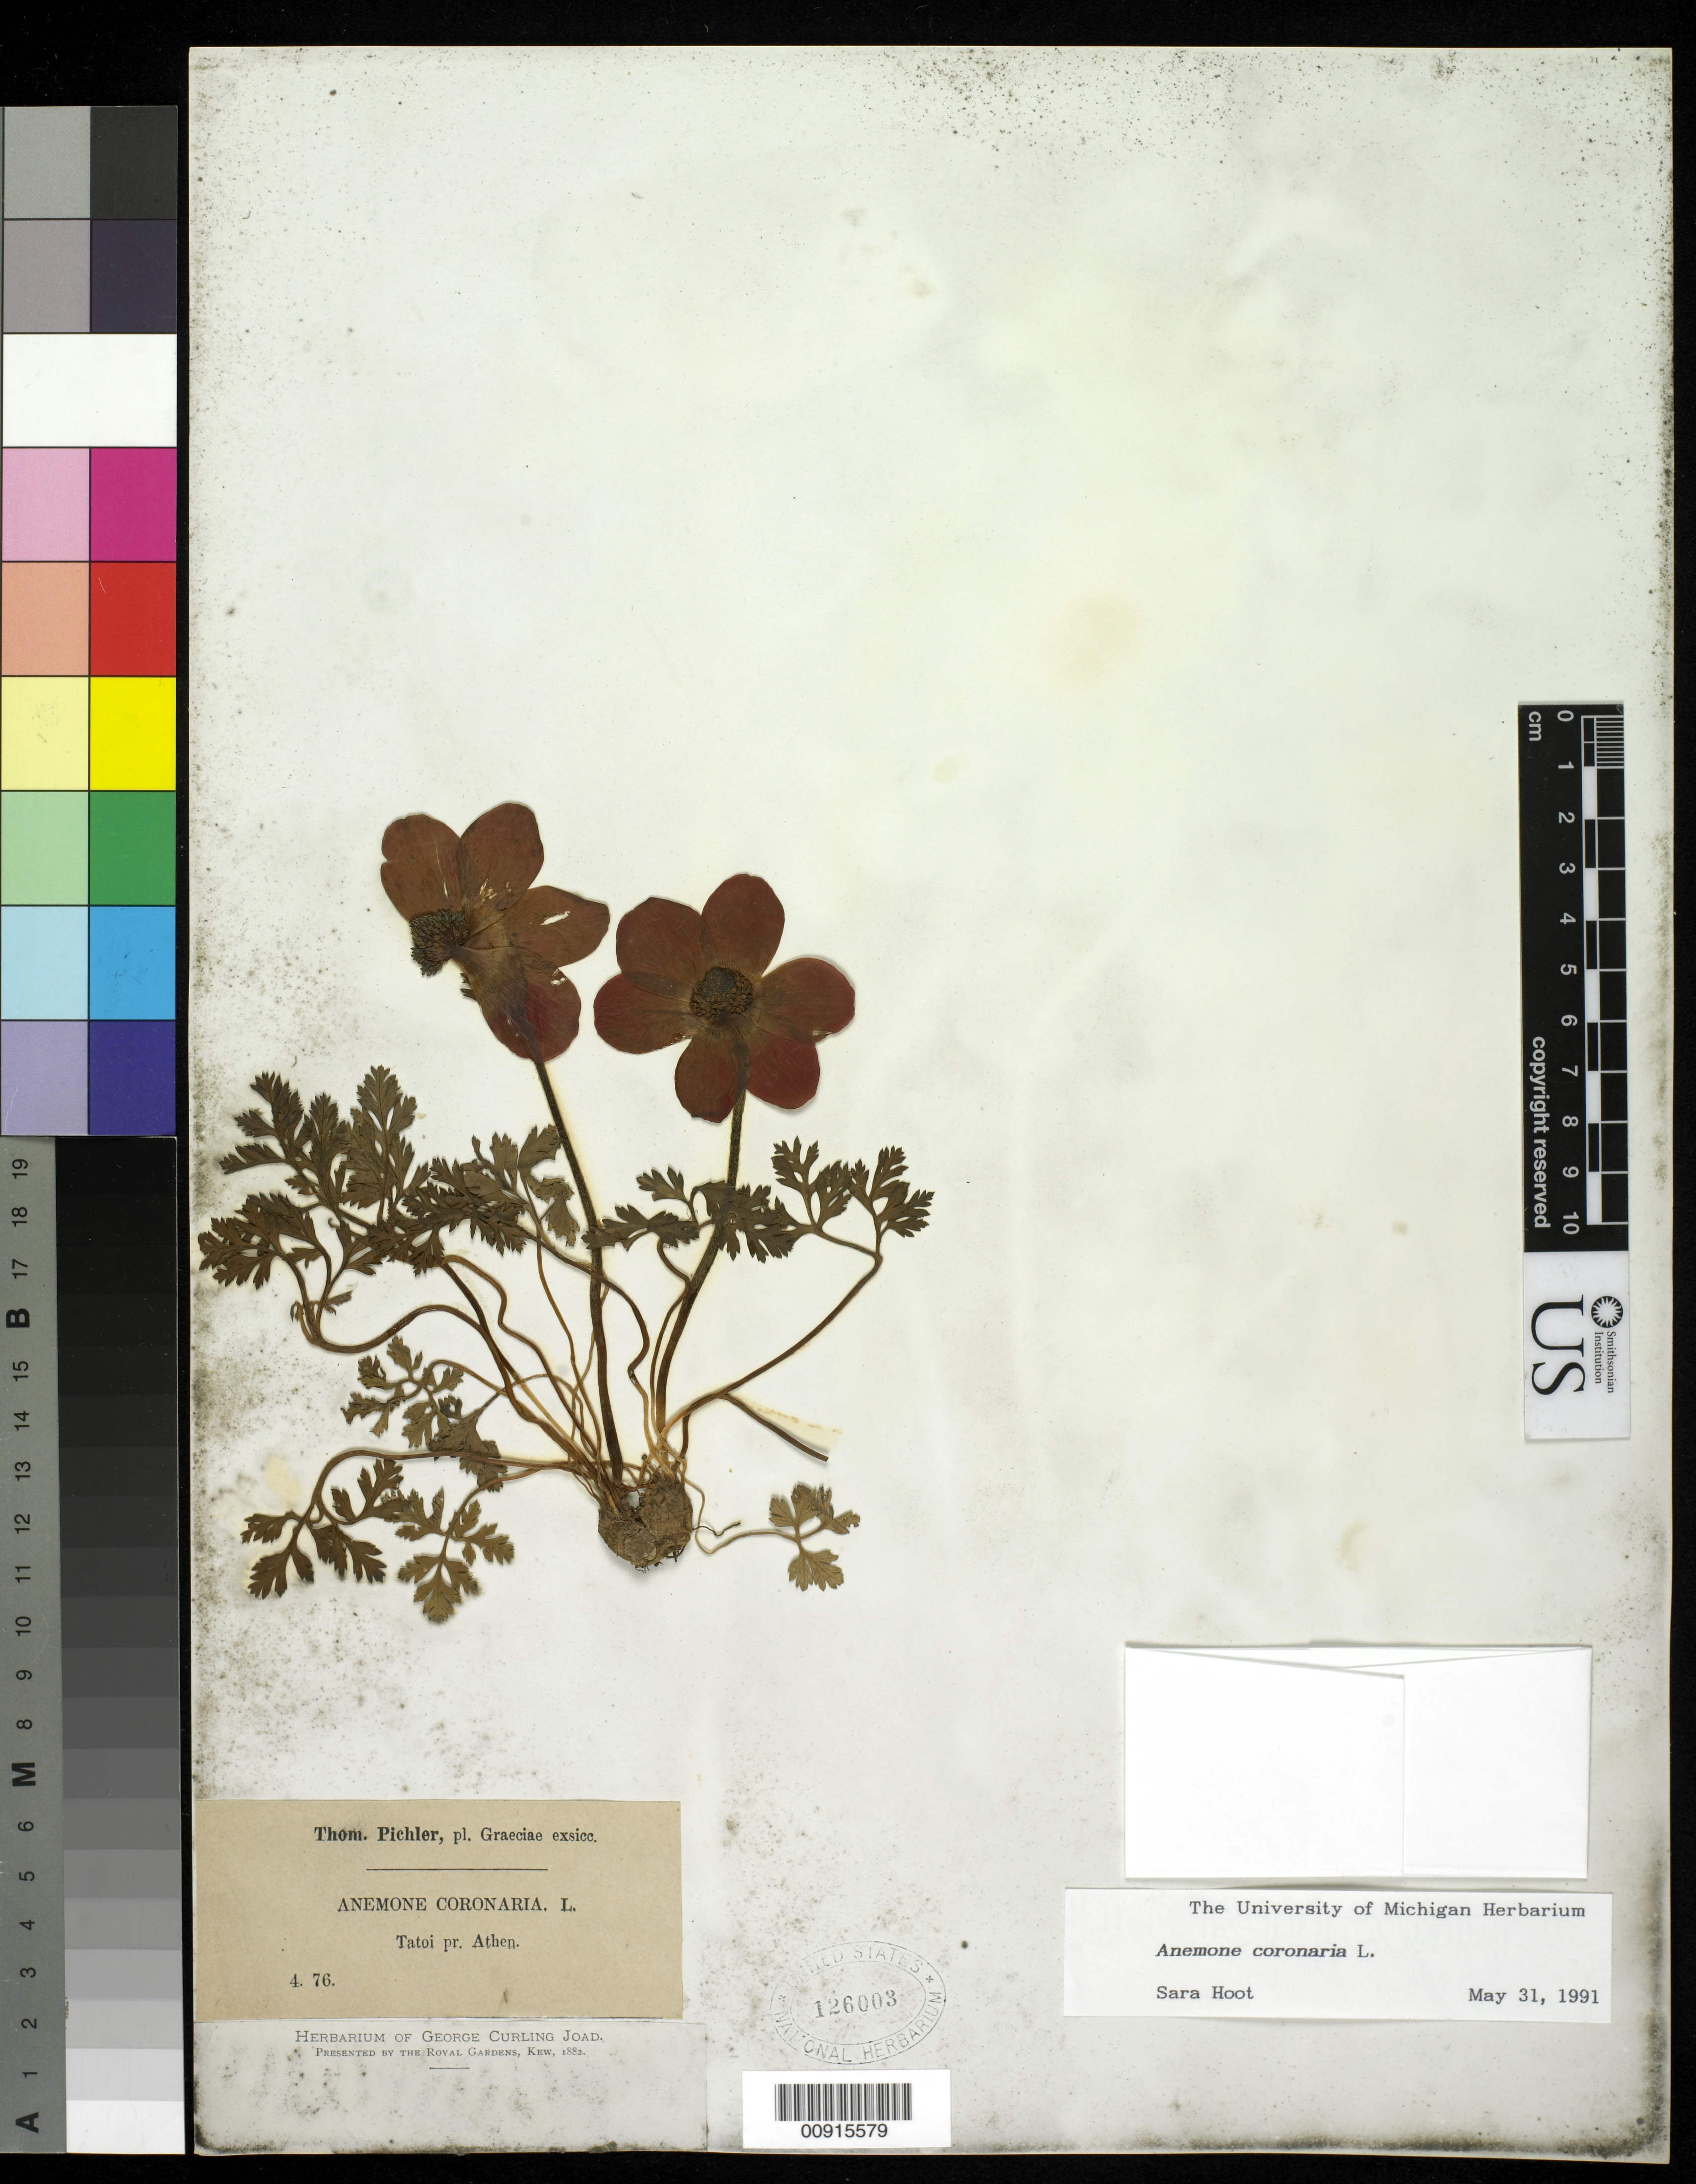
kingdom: Plantae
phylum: Tracheophyta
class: Magnoliopsida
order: Ranunculales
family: Ranunculaceae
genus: Anemone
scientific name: Anemone coronaria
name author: L.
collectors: T. Pichler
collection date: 1876-04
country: Greece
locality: Tatoi, near Athens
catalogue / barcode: US 126003